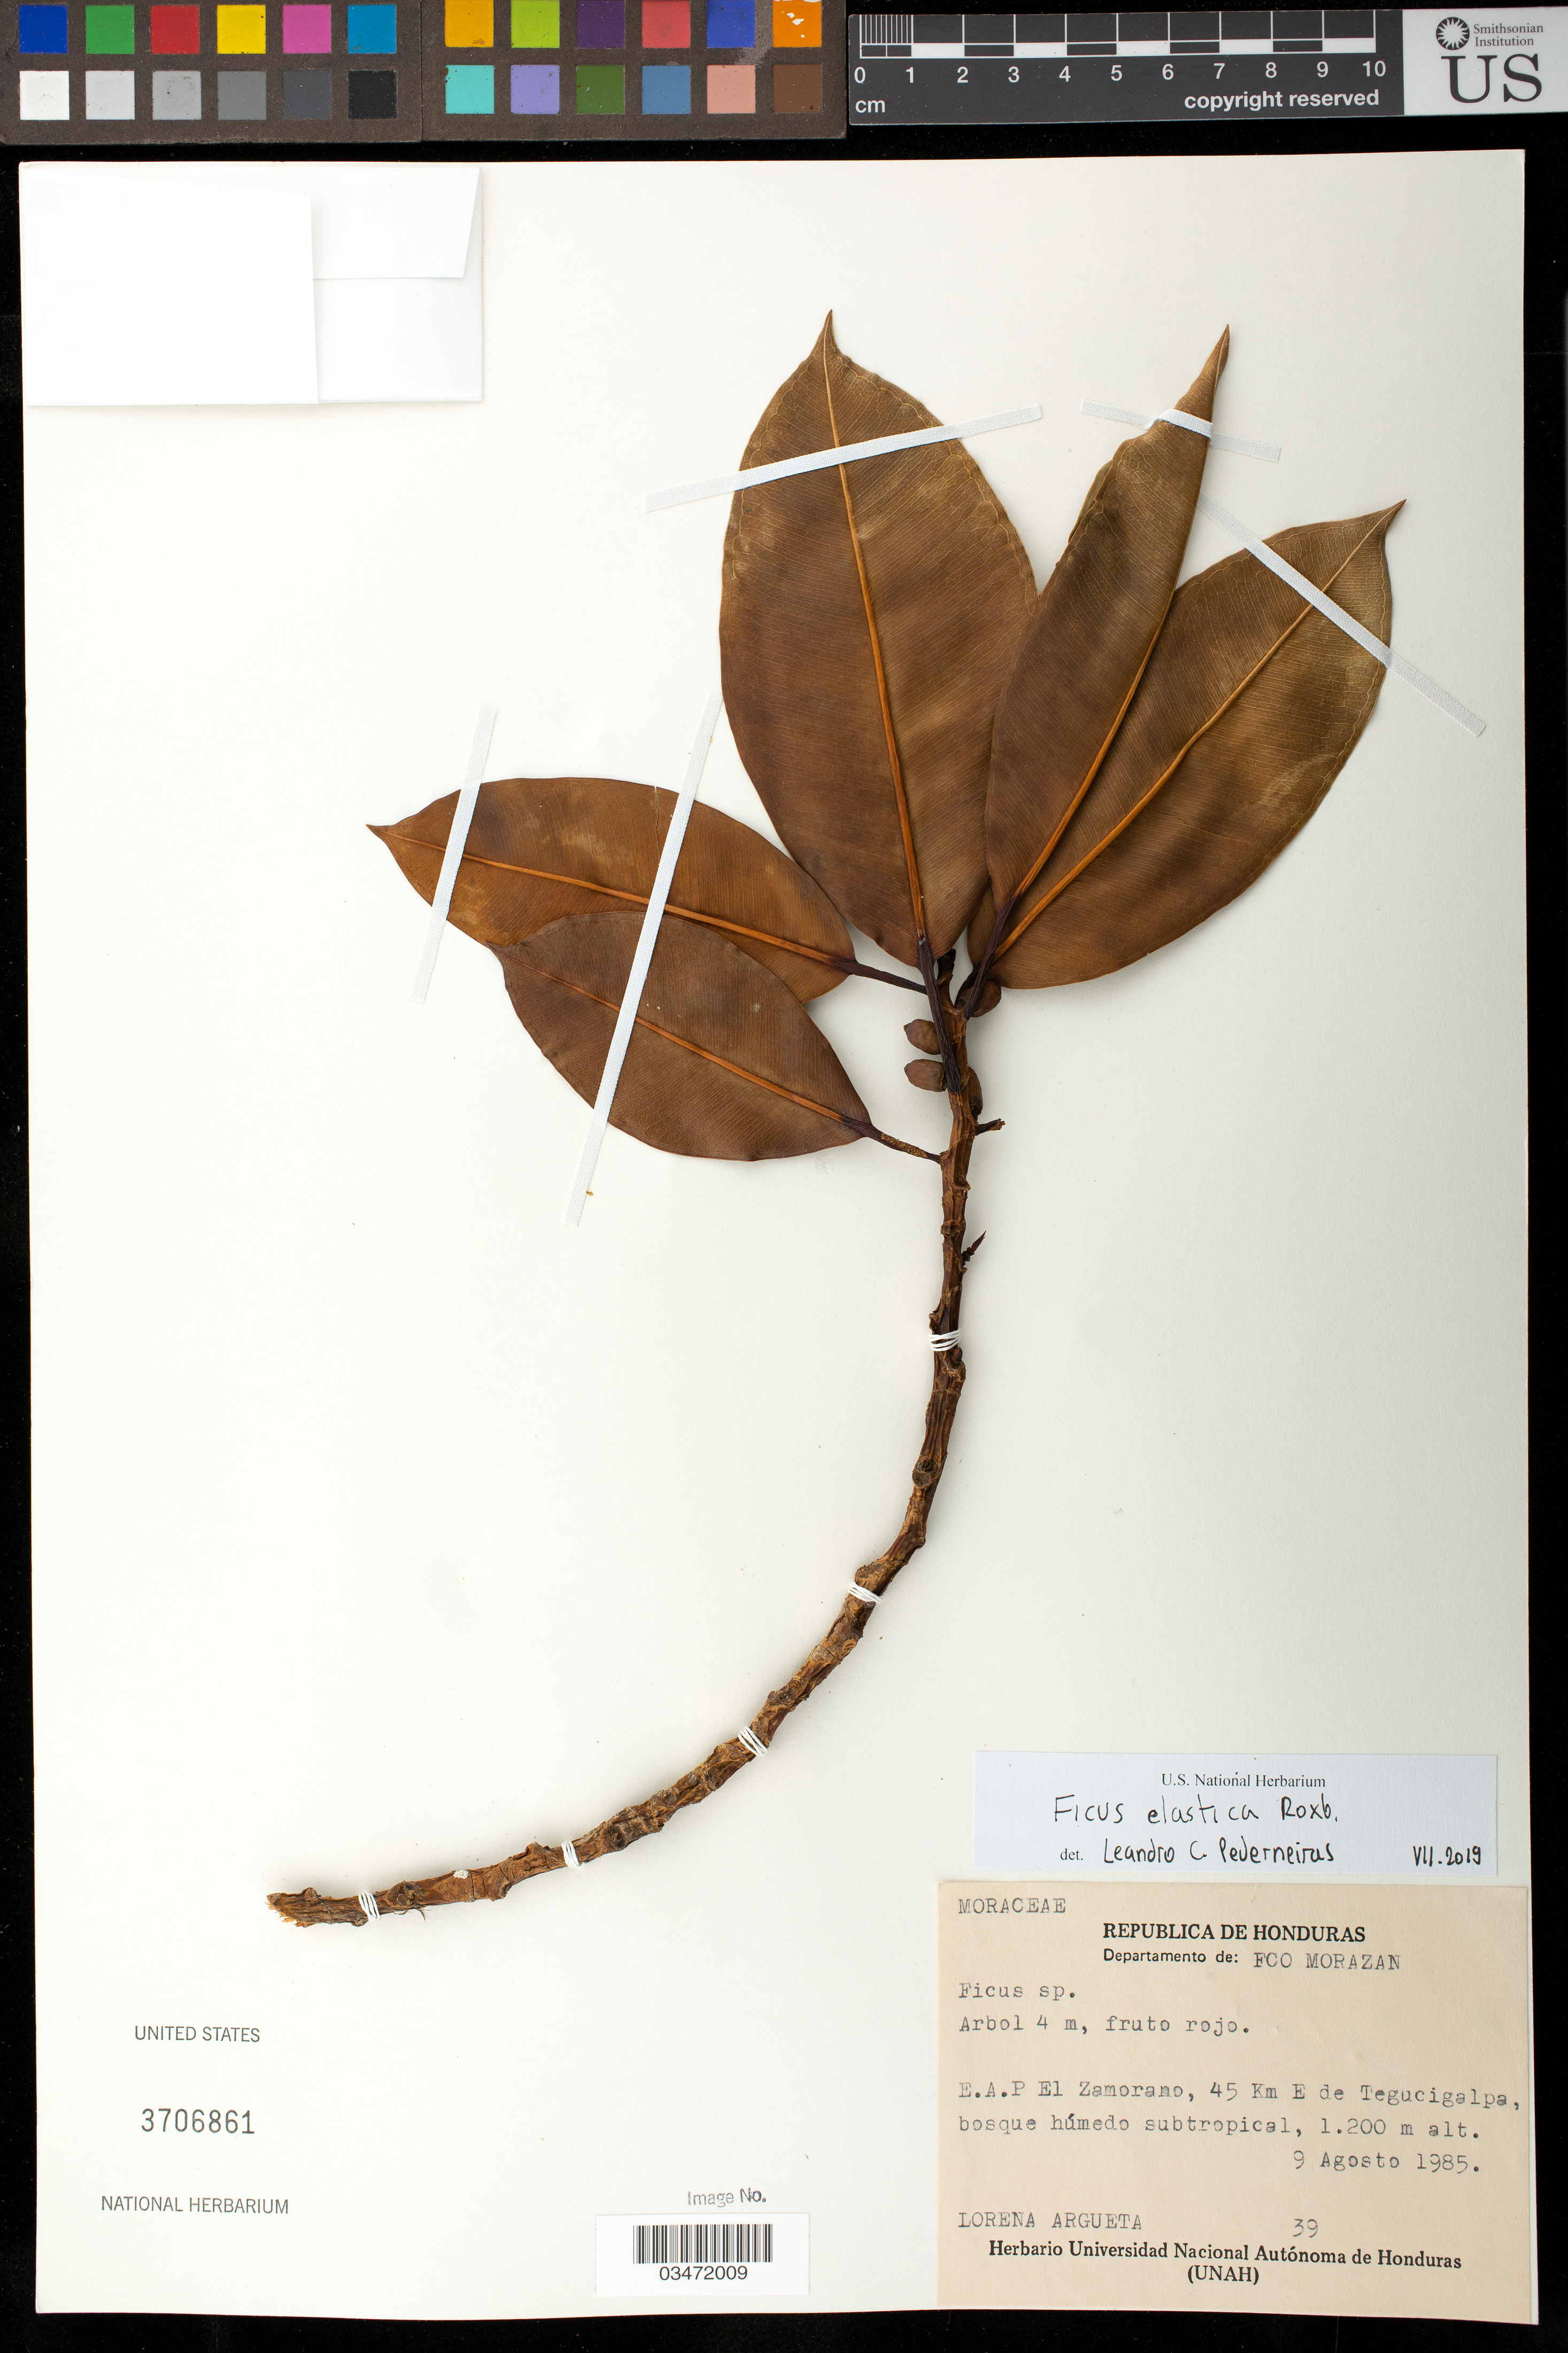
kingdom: Plantae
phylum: Tracheophyta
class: Magnoliopsida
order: Rosales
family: Moraceae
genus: Ficus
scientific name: Ficus elastica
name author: Roxb.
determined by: Cardoso Pederneiras, L.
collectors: L. Argueta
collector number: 39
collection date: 1985-08-09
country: Honduras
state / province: Fco. Morazán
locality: E.A.P. El Zamorano, 45 km E de Tegucigalpa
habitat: Bosque húmedo subtropical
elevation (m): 1200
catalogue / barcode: US 3706861